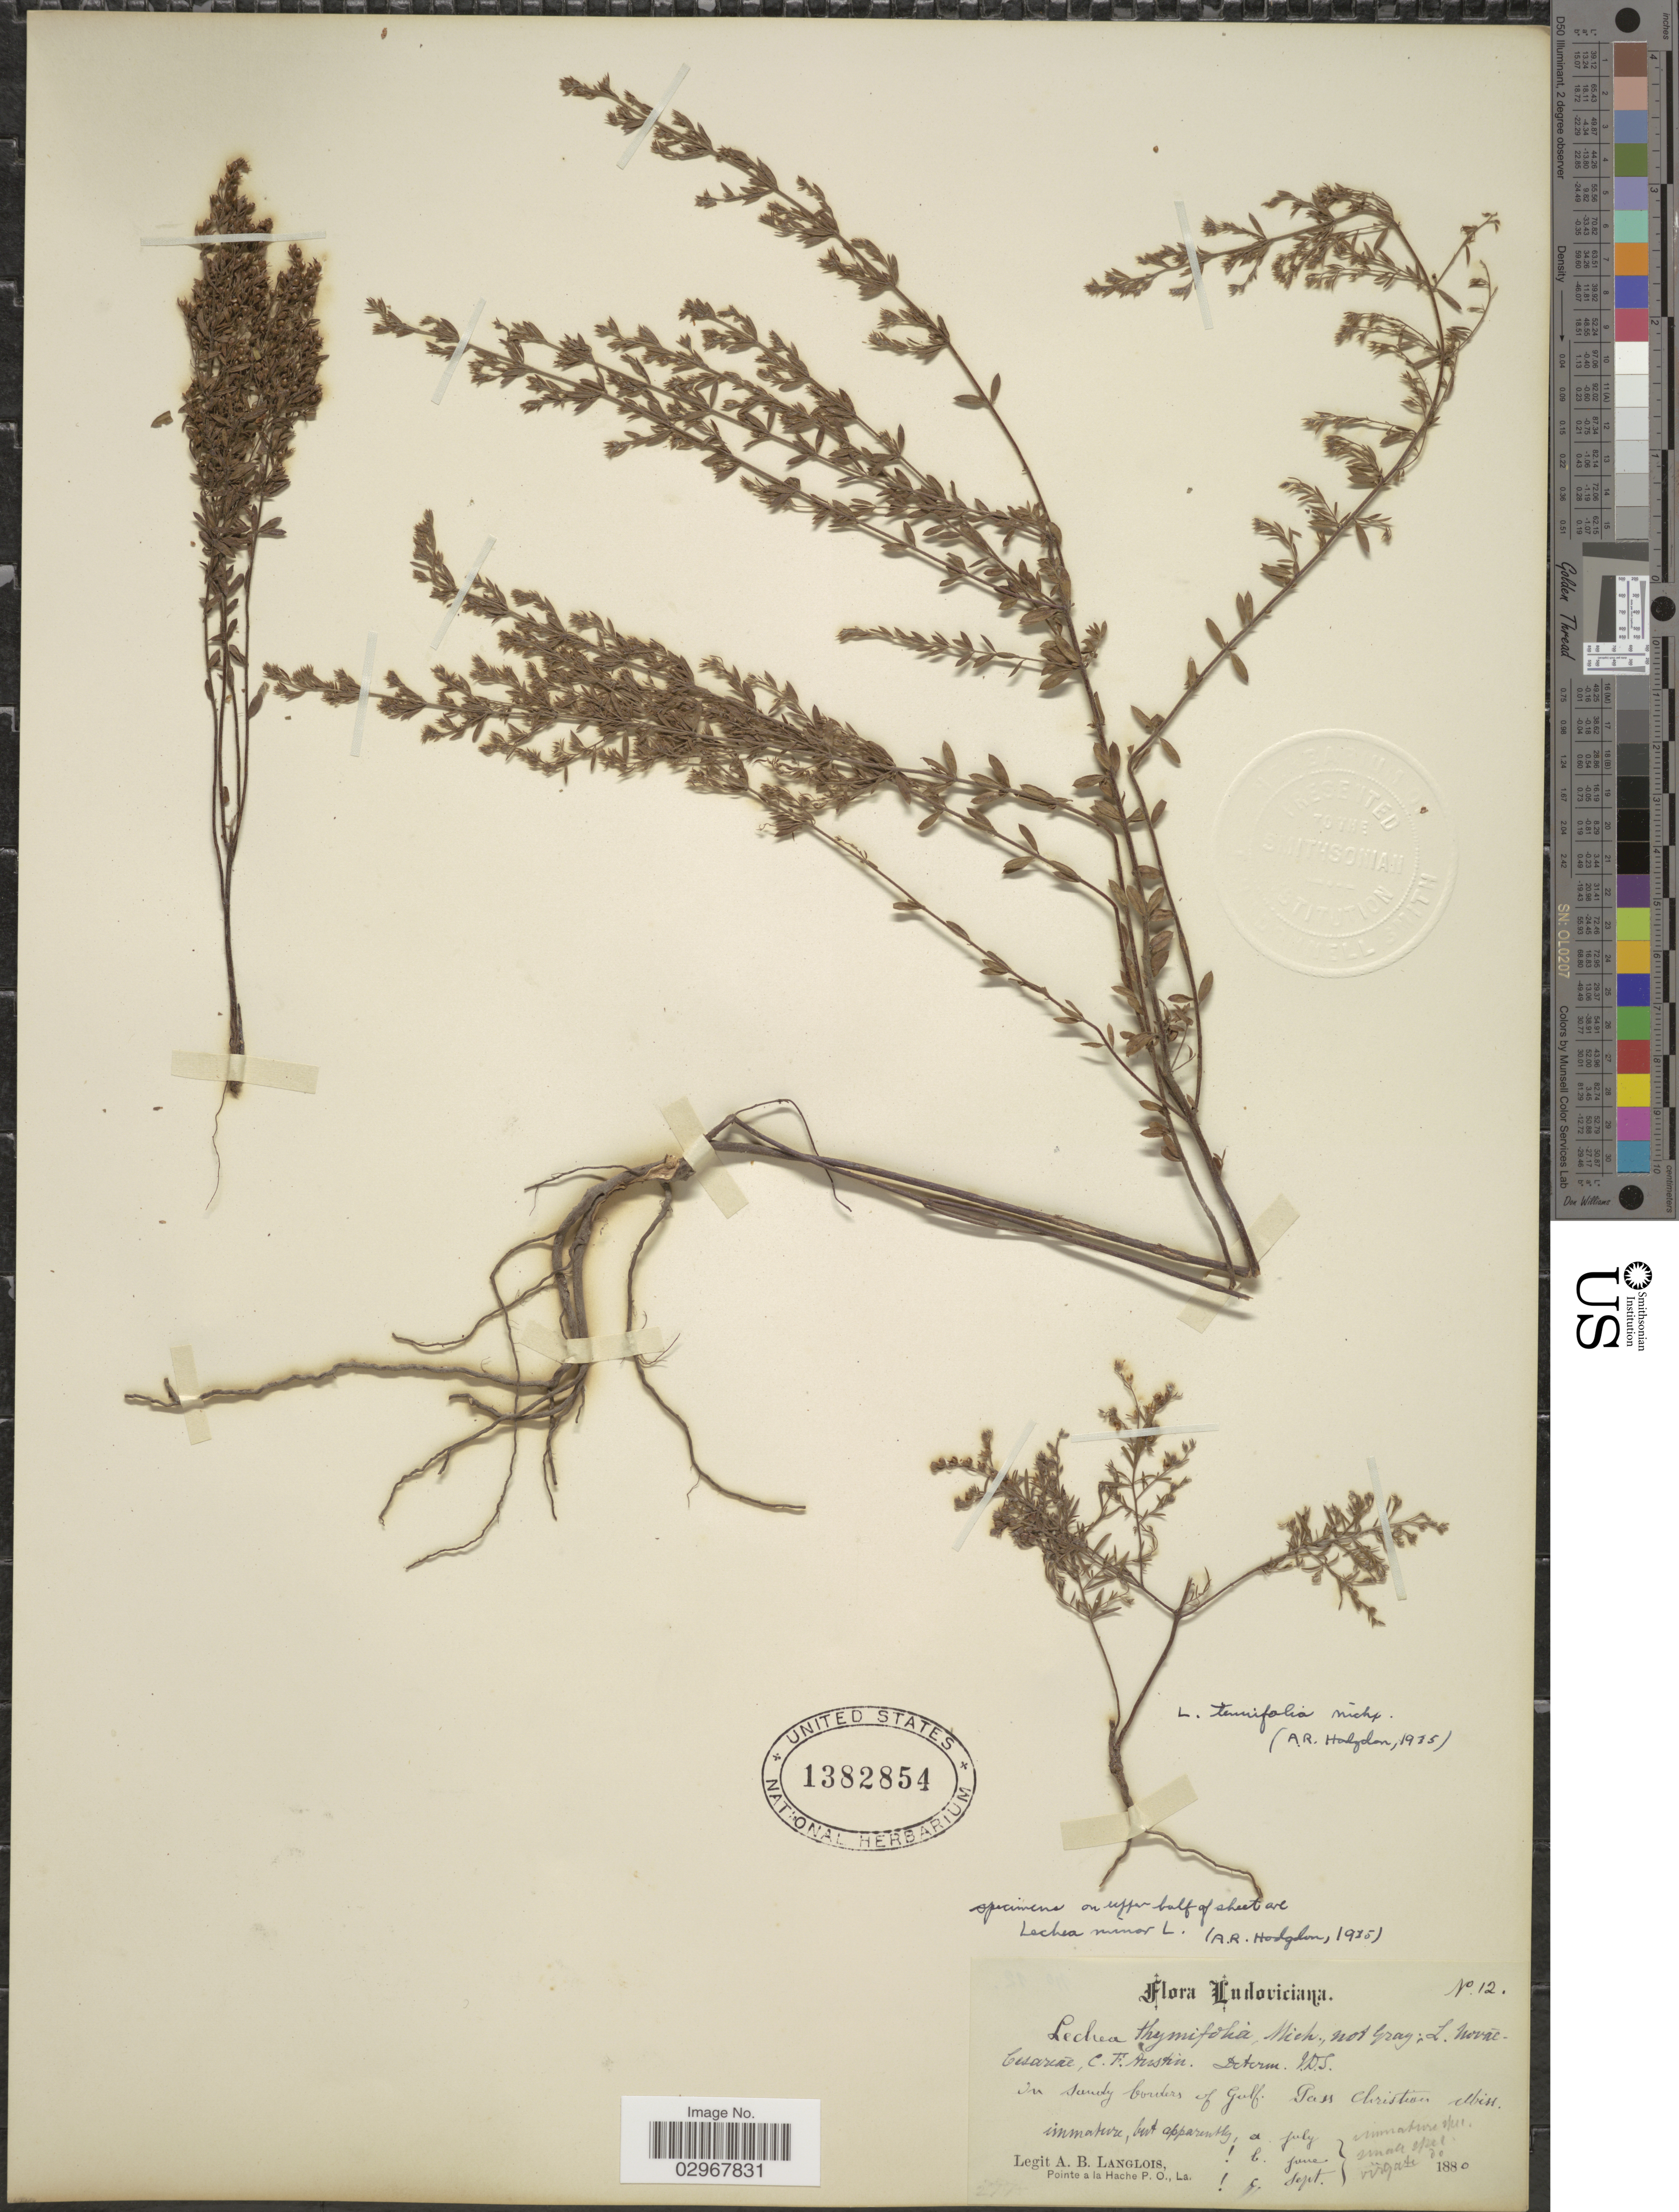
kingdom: Plantae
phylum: Tracheophyta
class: Magnoliopsida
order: Malvales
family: Cistaceae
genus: Lechea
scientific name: Lechea minor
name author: L.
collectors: A. Langlois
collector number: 12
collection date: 1880-06/1880-09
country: United States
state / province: Mississippi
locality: In sandy borders of Gulf. Pass Christian.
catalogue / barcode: US 1382854